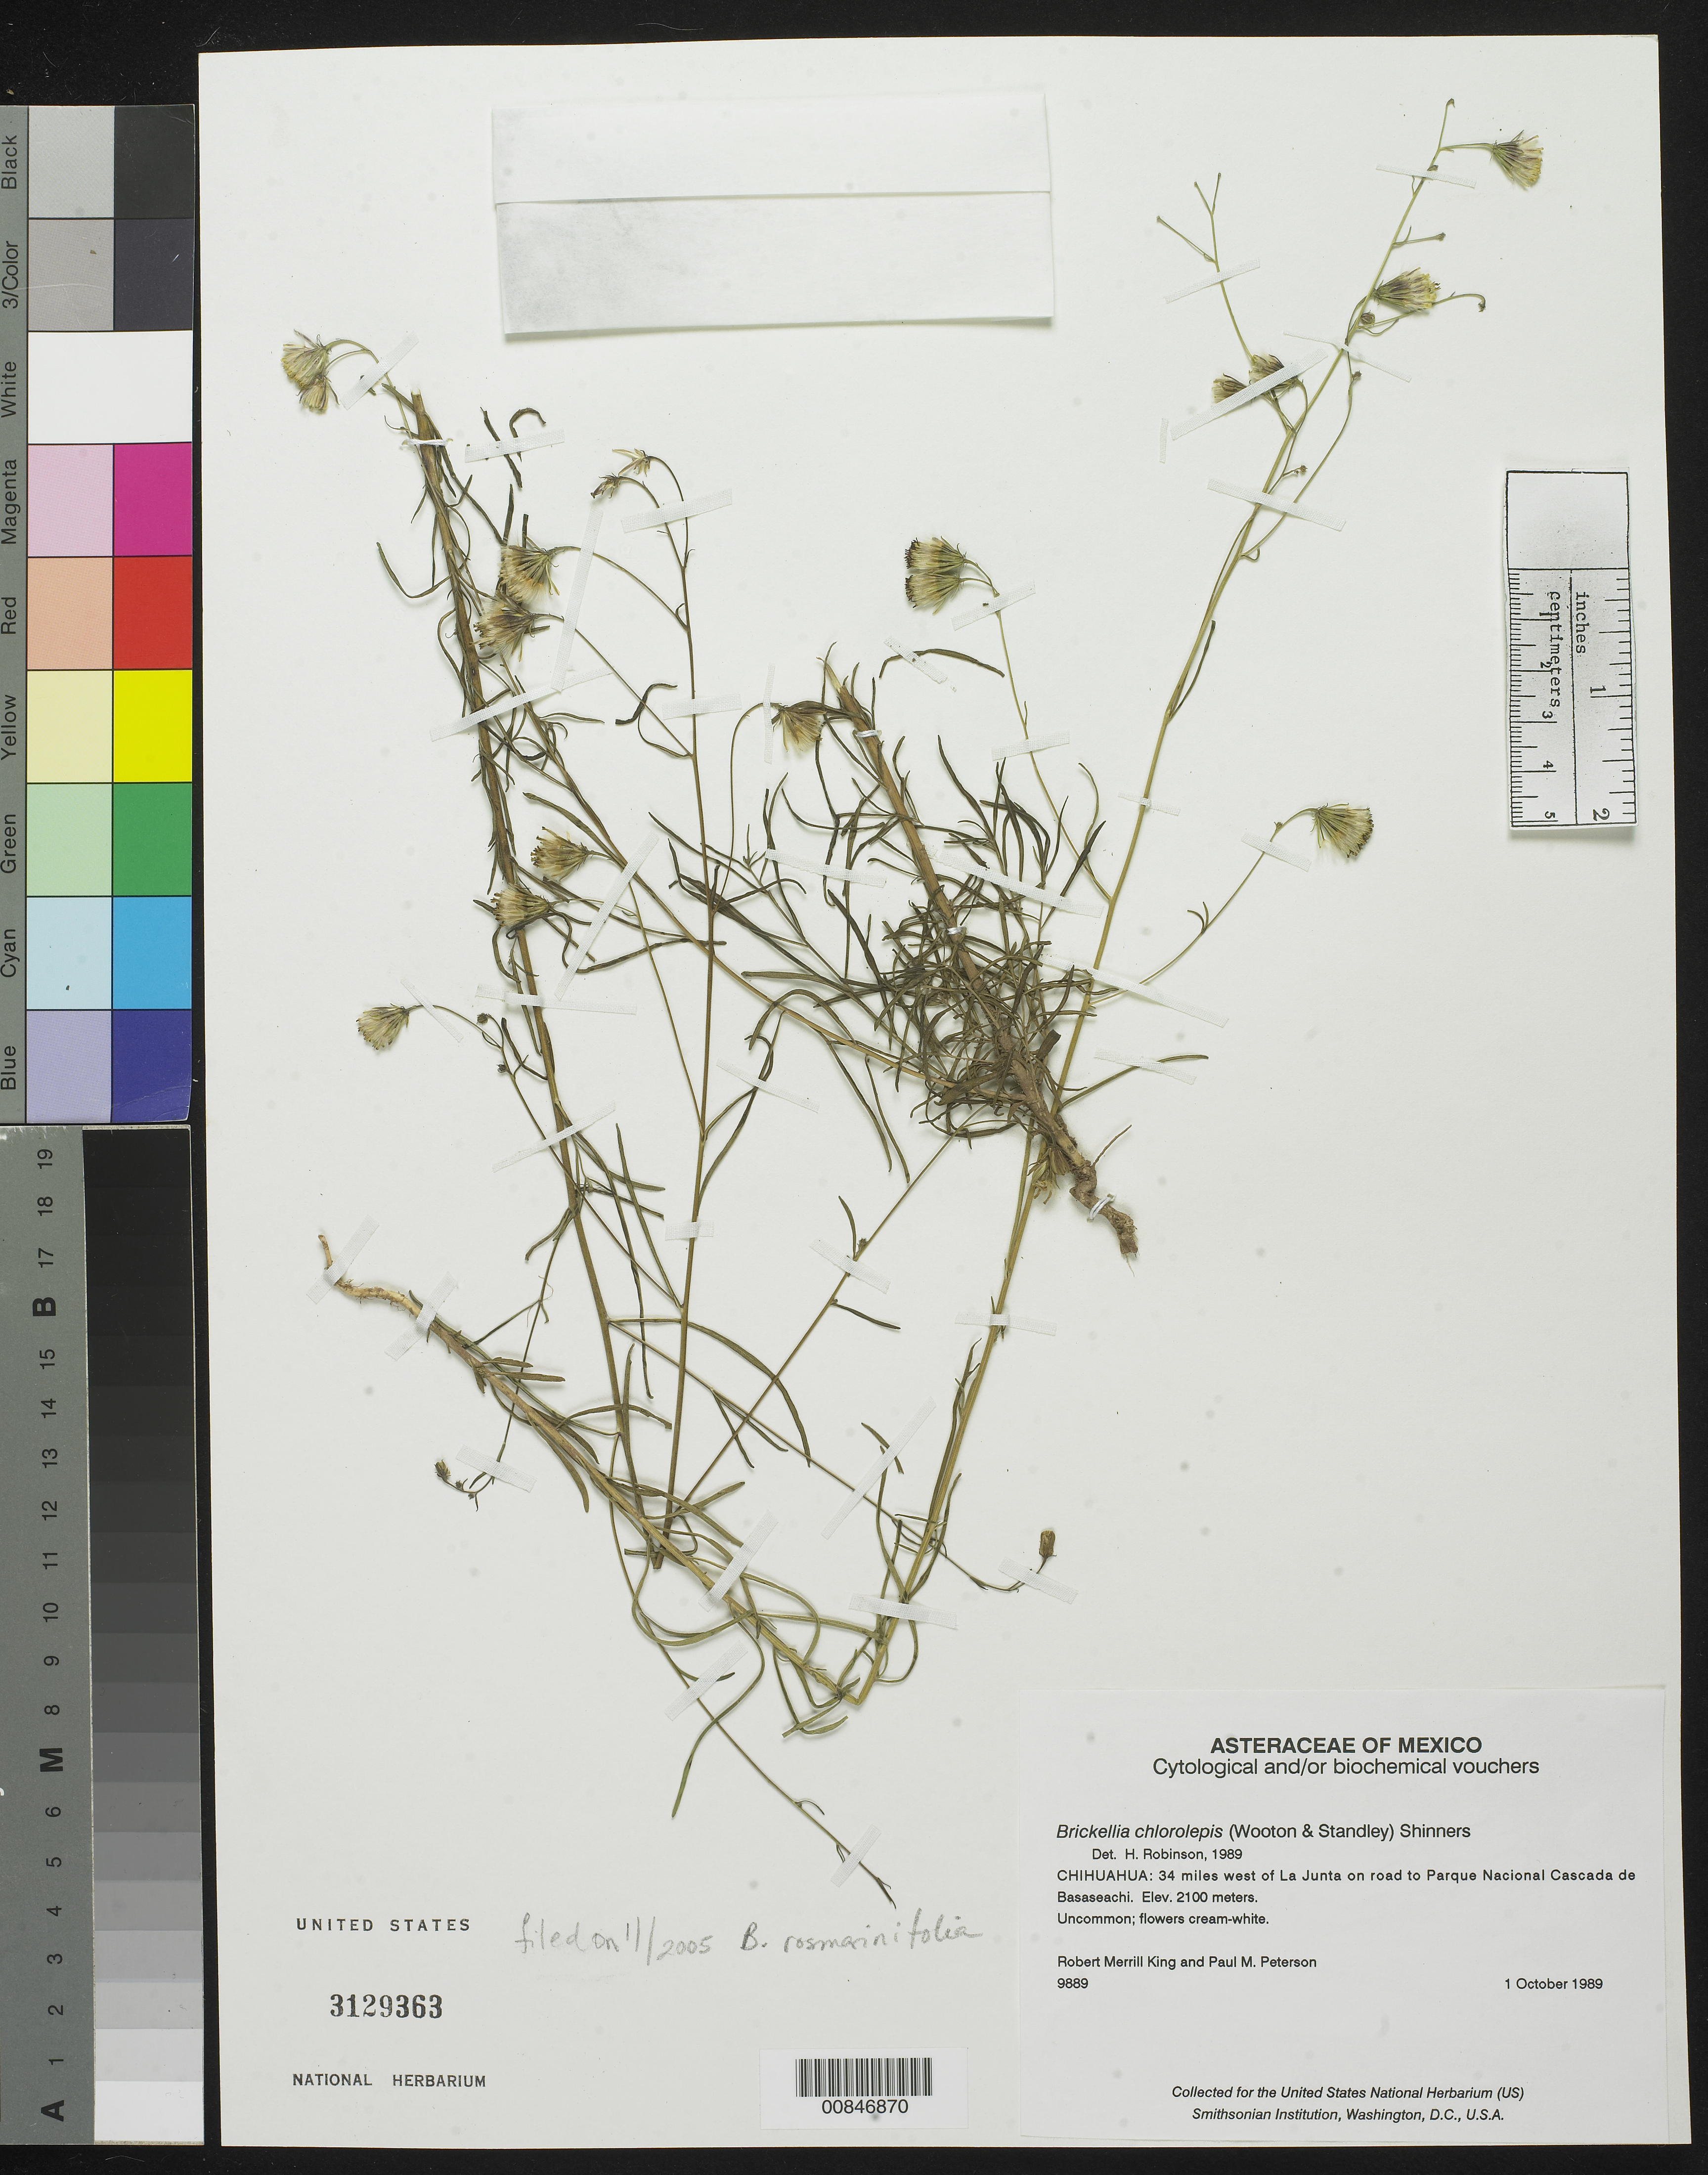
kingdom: Plantae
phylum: Tracheophyta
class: Magnoliopsida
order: Asterales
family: Asteraceae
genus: Brickellia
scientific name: Brickellia rosmarinifolia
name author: (Vent.) W.A. Weber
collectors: R. M. King & P. M. Peterson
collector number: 9889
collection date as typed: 01 Oct 1989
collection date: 1989-10-01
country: Mexico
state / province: Chihuahua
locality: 34 miles west of La Junta on road to Parque Nacional Cascada de Basaseachic.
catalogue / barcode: US 3129363